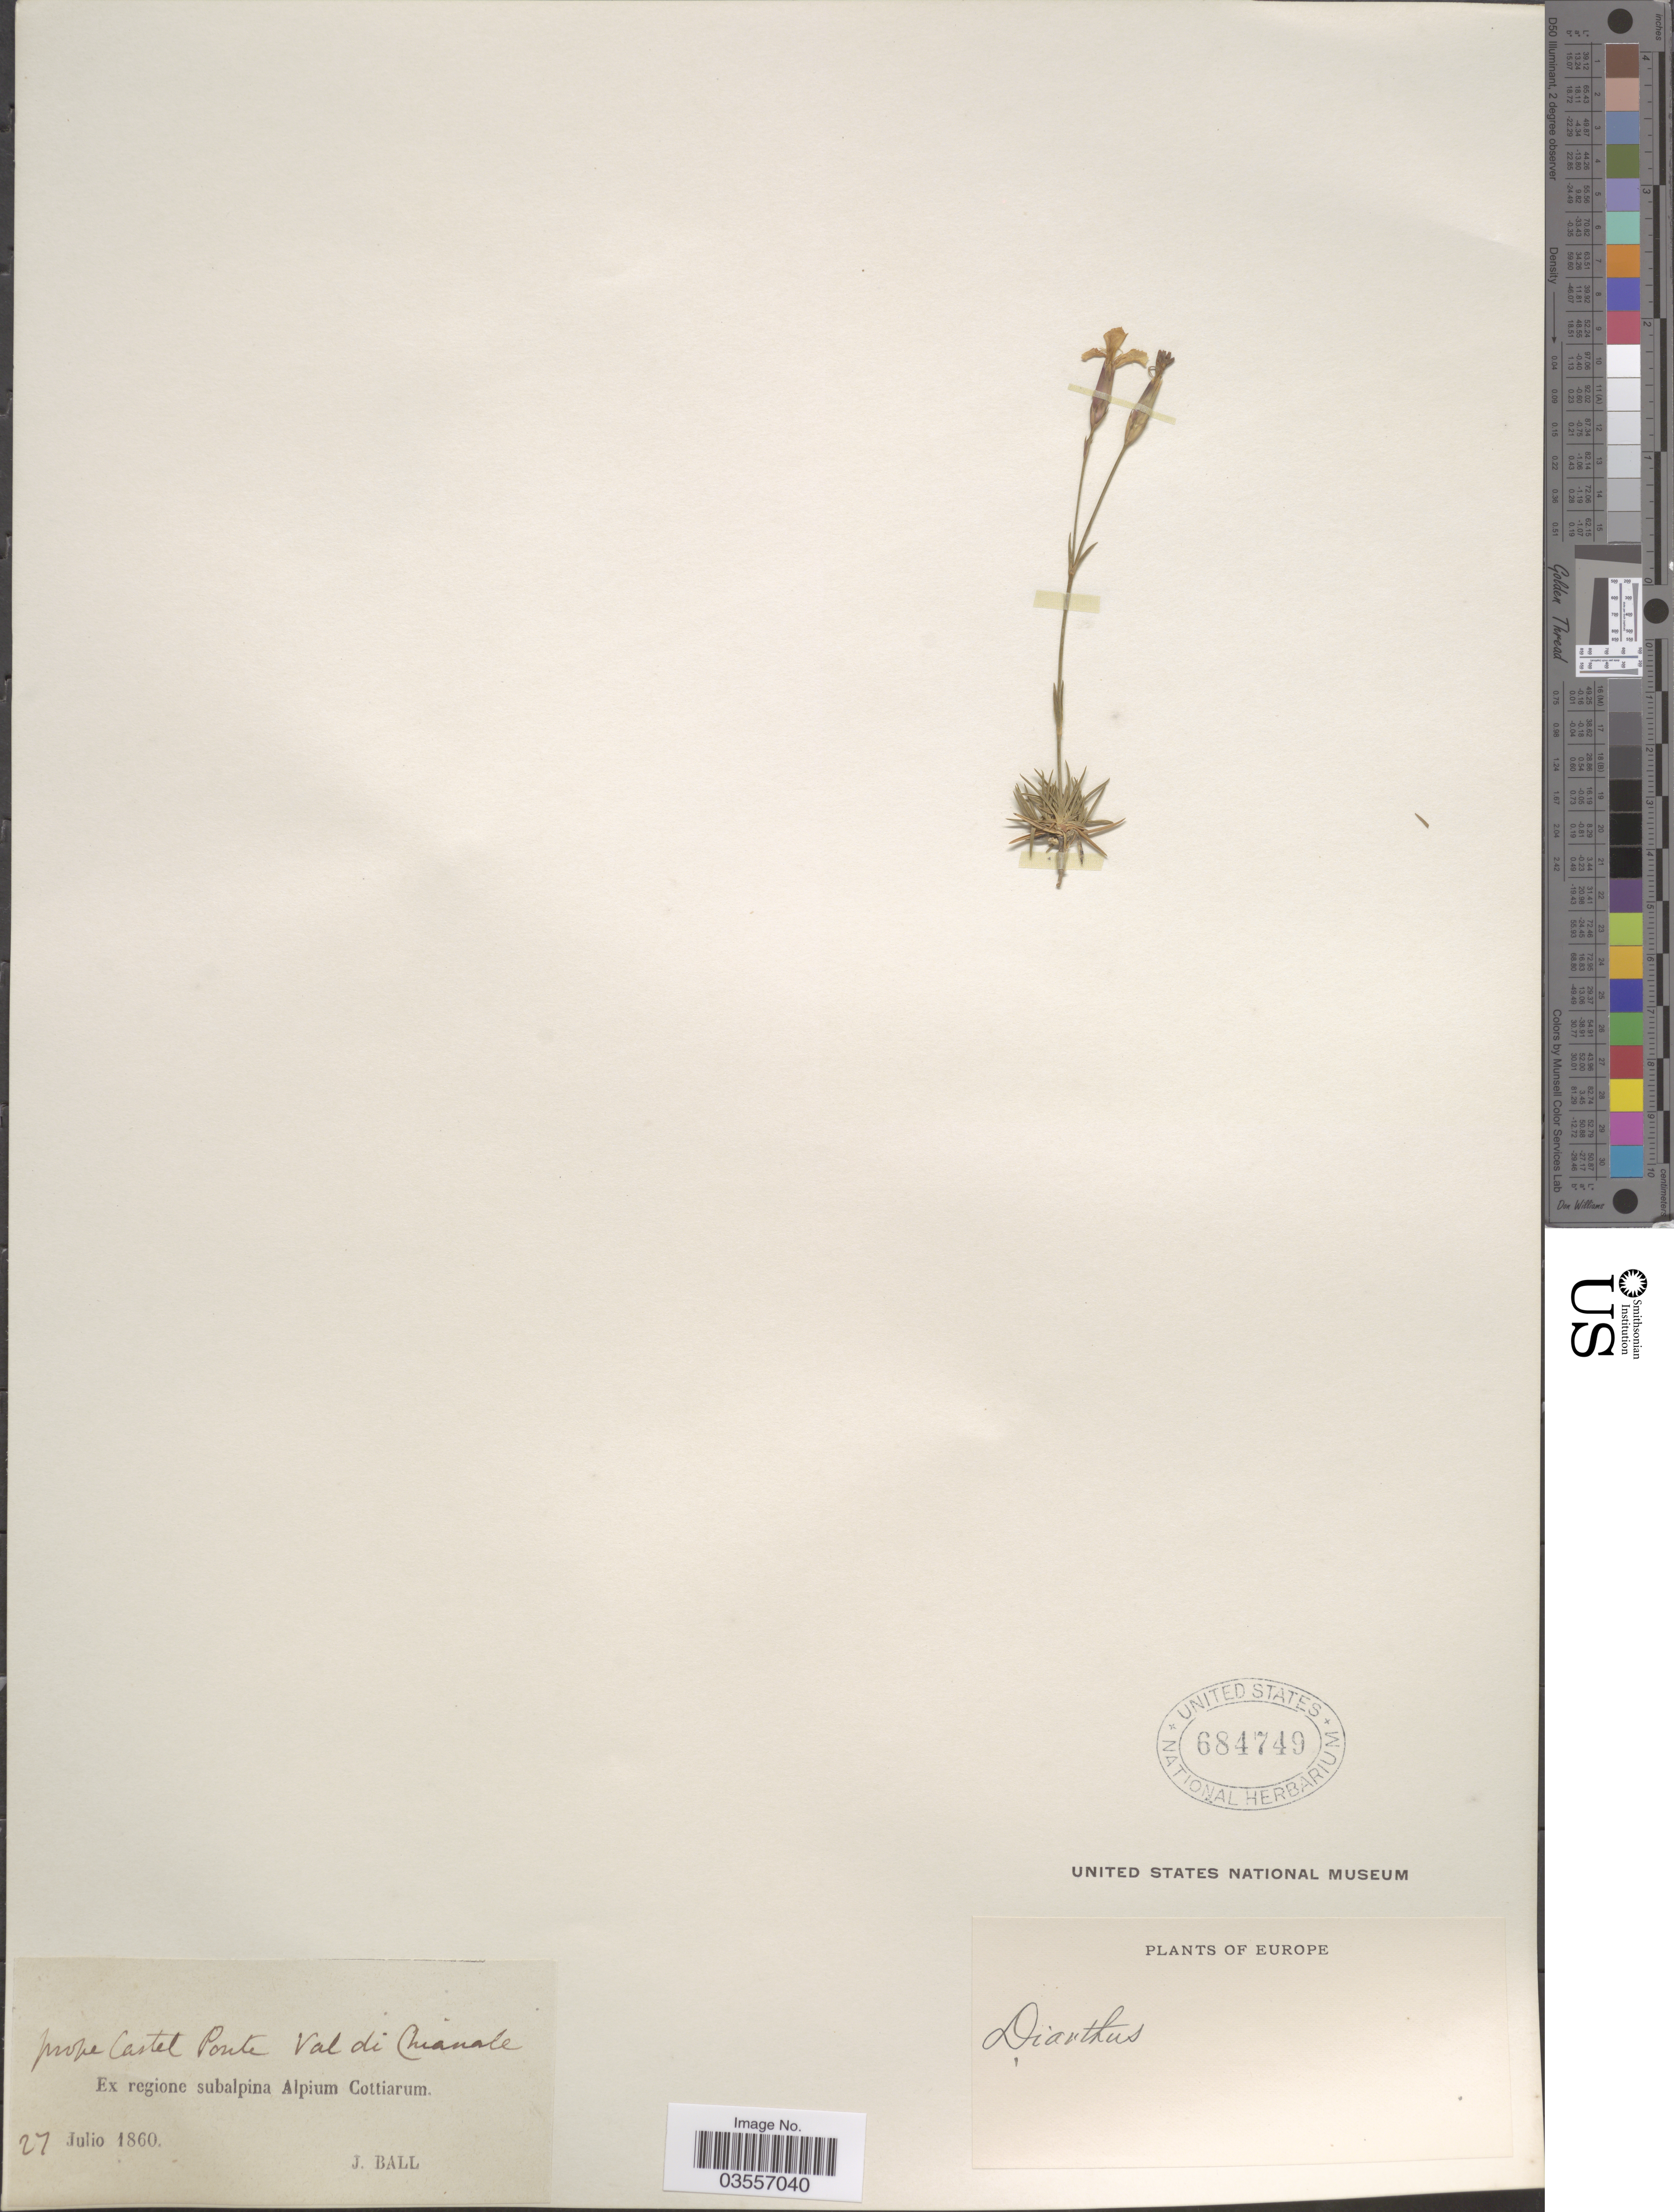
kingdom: Plantae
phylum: Tracheophyta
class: Magnoliopsida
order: Caryophyllales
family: Caryophyllaceae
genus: Dianthus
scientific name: Dianthus sp.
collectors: J. Ball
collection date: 1860-07-27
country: Italy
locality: Prope Castel Ponte Val di Chianale. Ex regione subalpina Alpium Cottiarum. Europe.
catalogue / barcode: US 684749